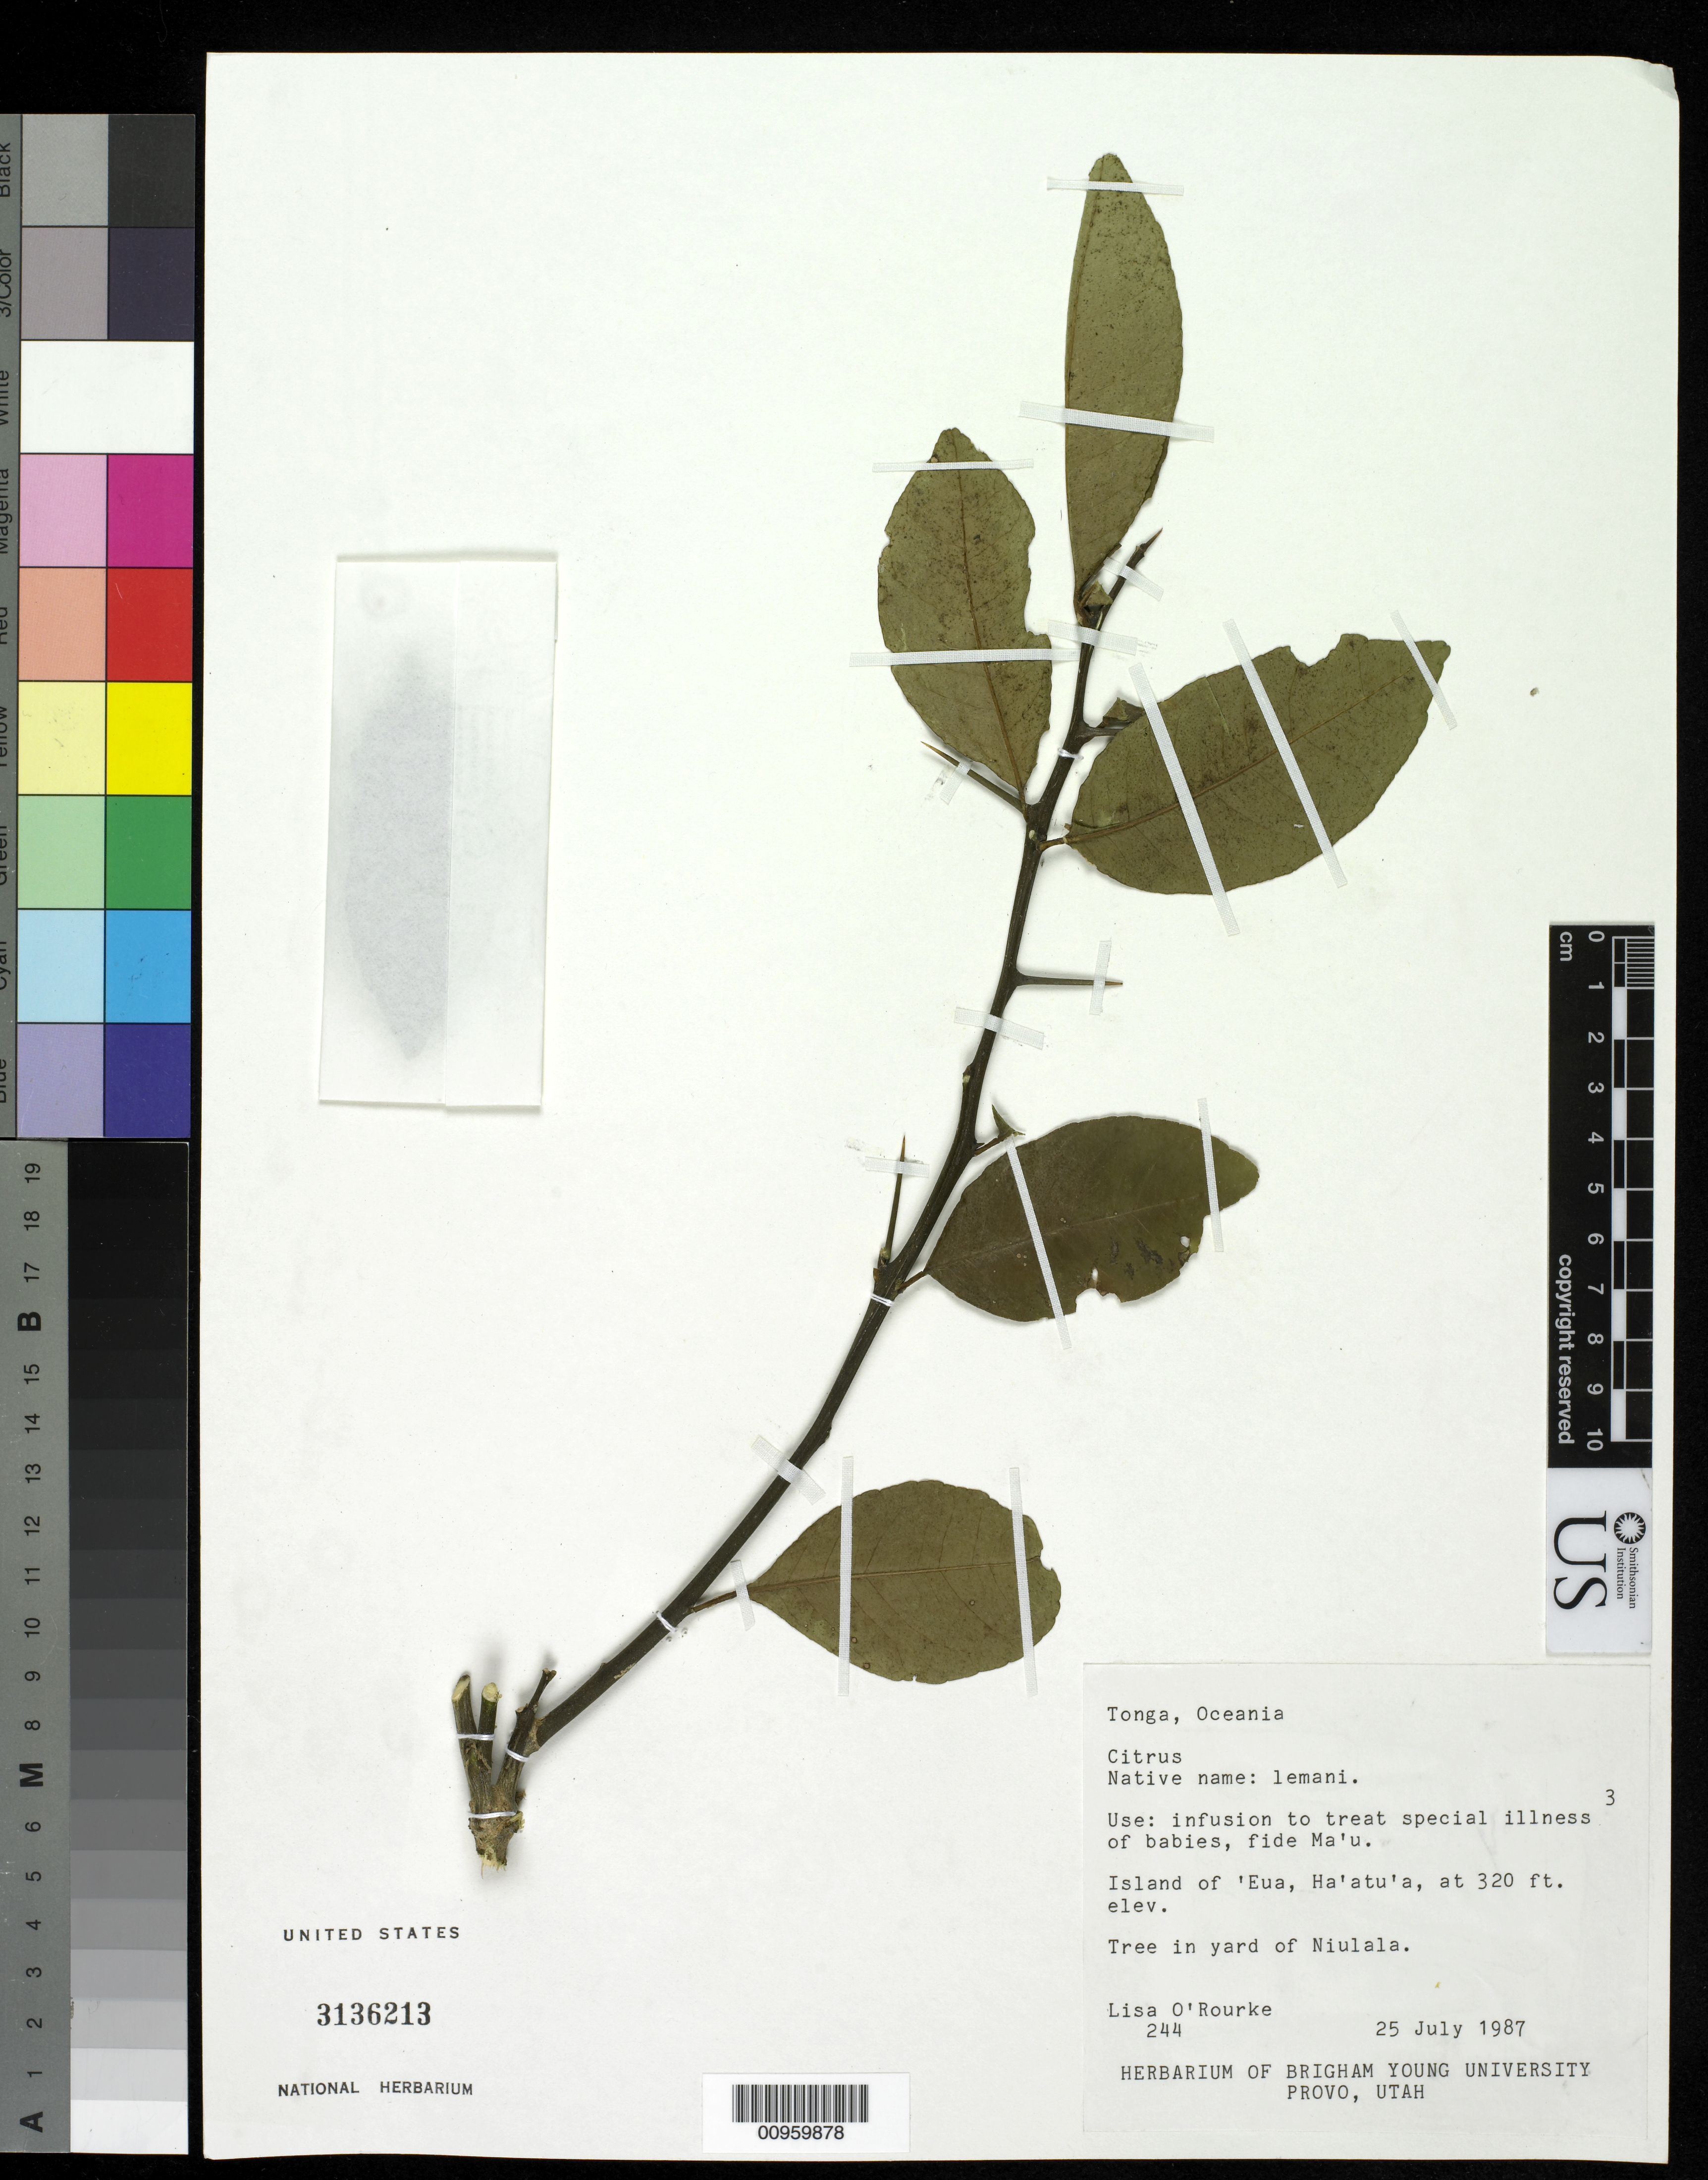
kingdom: Plantae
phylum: Tracheophyta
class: Magnoliopsida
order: Sapindales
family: Rutaceae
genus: Citrus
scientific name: Citrus sp.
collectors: L. O'Rourke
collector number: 244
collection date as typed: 25 Jul 1987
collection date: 1987-07-25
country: Tonga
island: Eua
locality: Ha'atau'a. Tree in yard of Niulala.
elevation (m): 98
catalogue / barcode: US 3136213